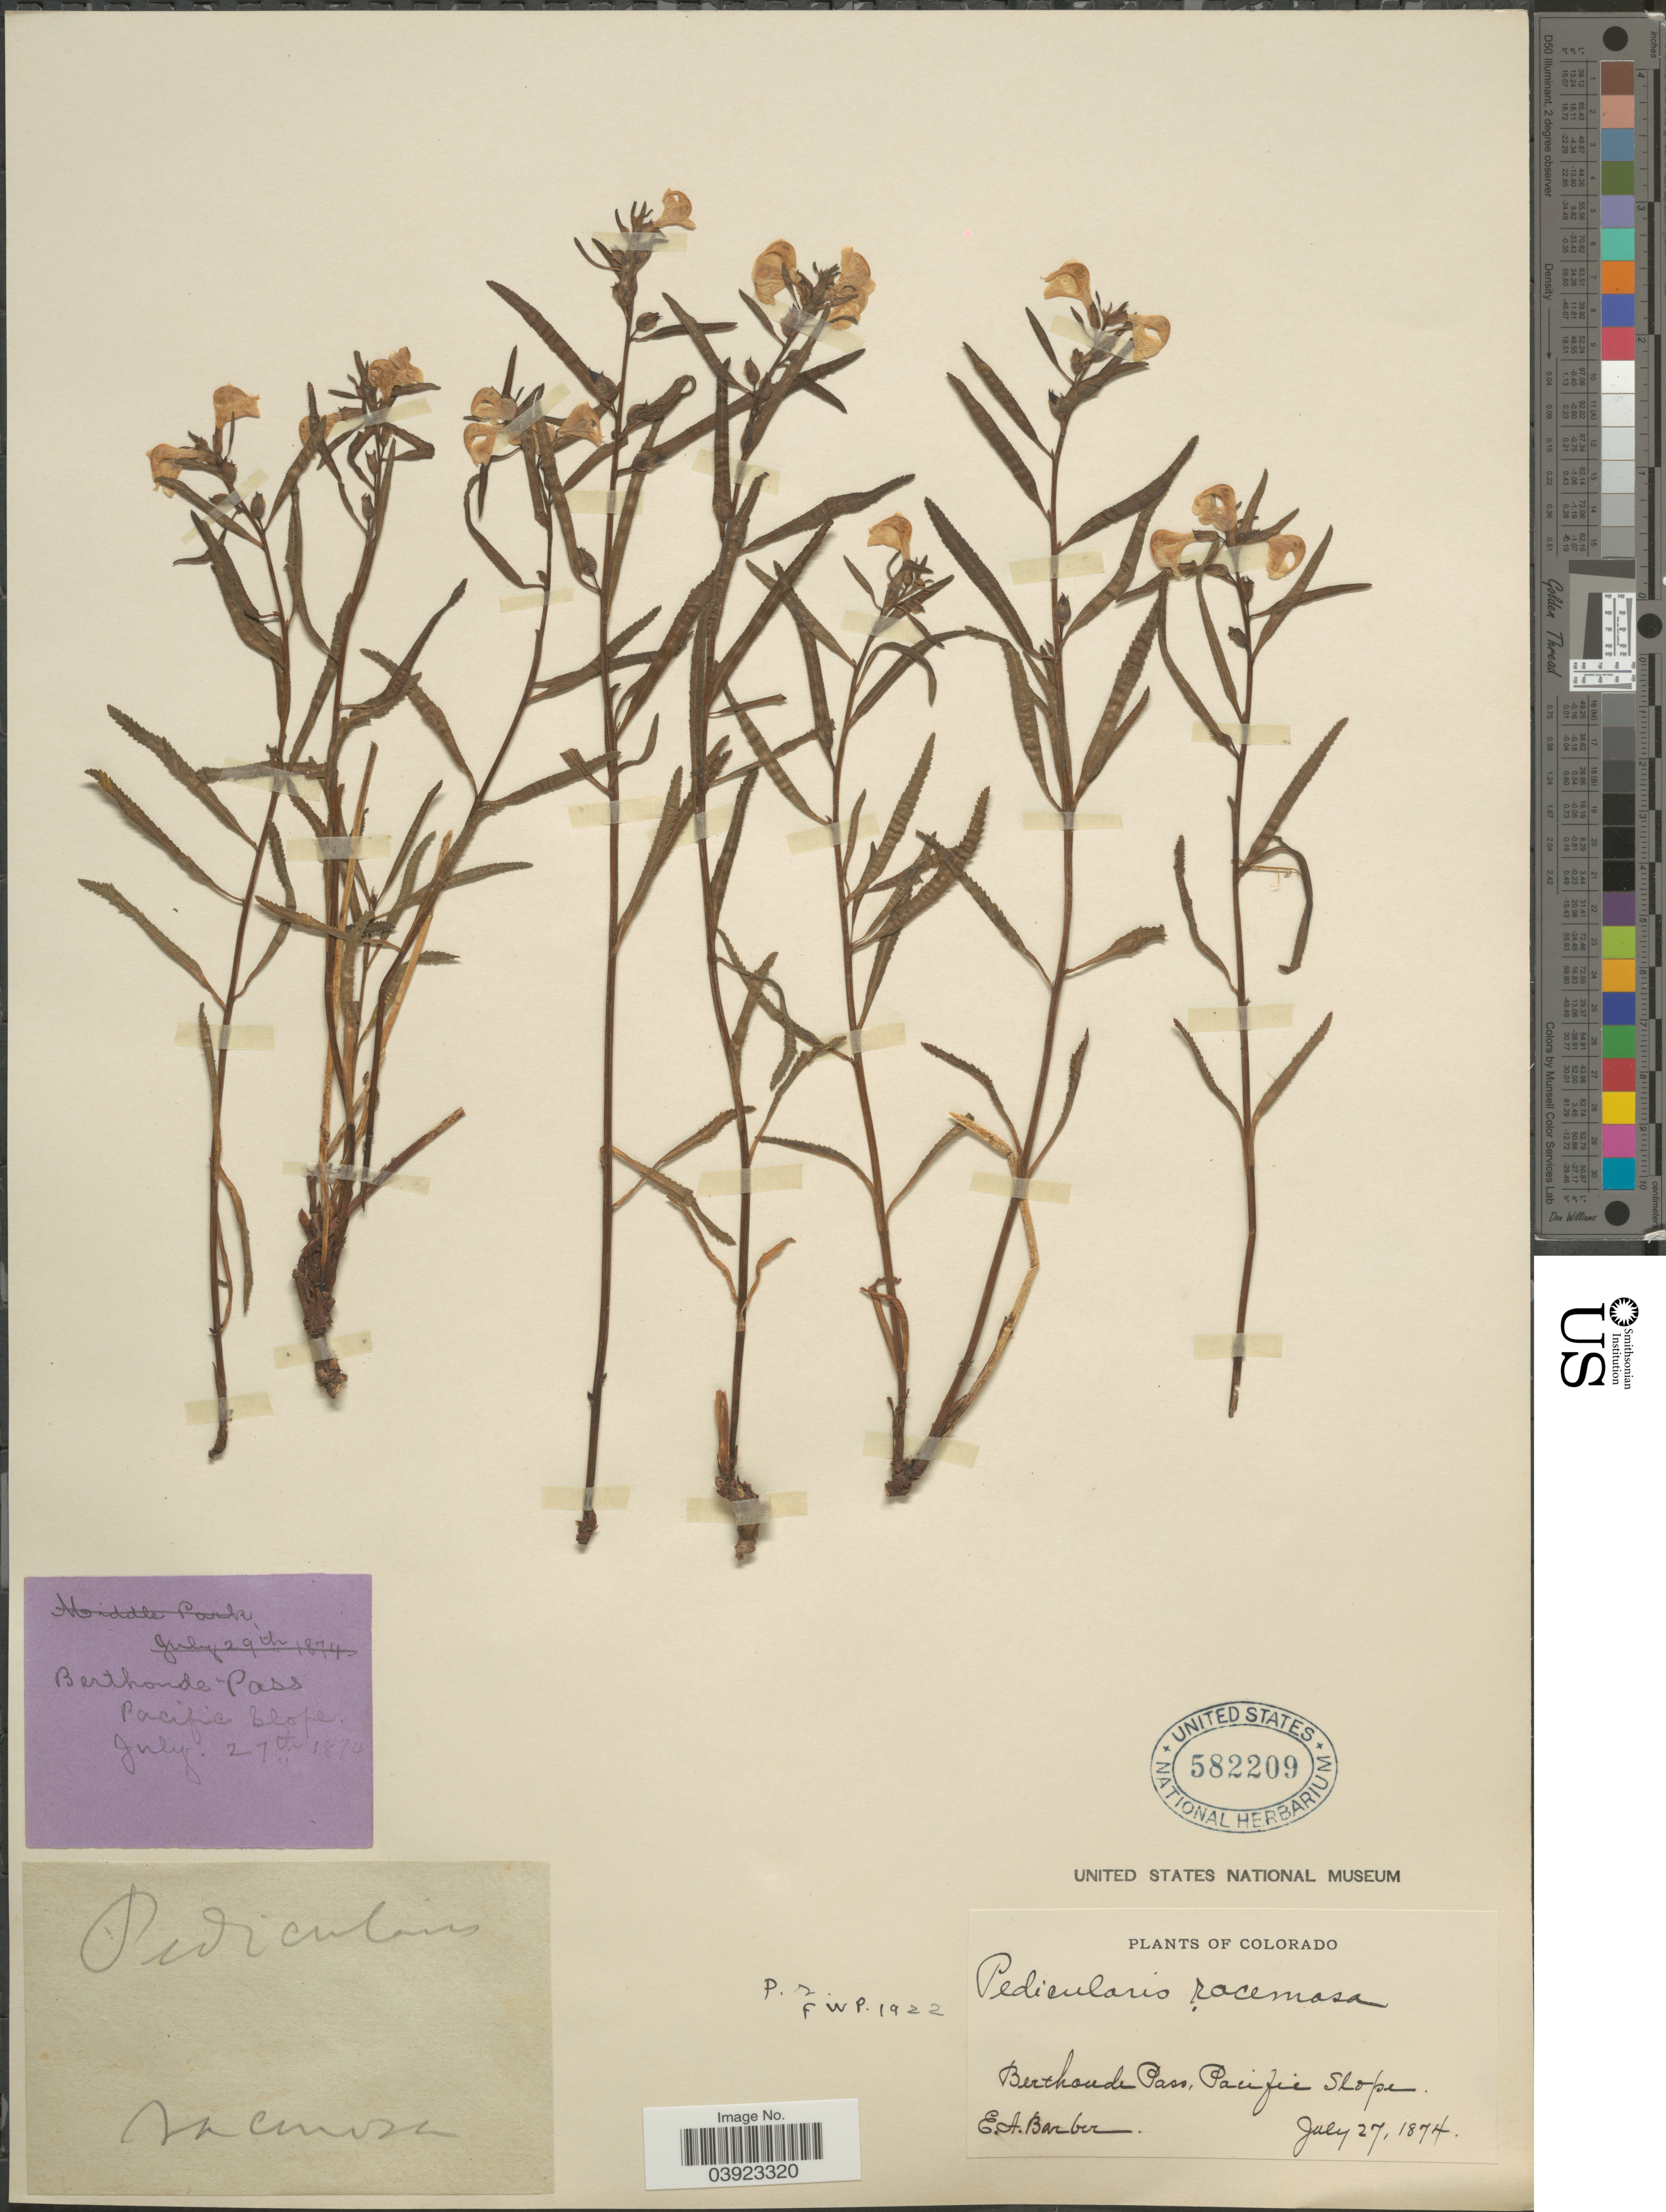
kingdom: Plantae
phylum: Tracheophyta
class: Magnoliopsida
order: Lamiales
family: Orobanchaceae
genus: Pedicularis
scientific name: Pedicularis racemosa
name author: Douglas ex Benth.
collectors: E. Barber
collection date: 1874-07-27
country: United States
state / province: Colorado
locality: Berthoude Pass, Pacific Slope.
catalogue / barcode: US 582209